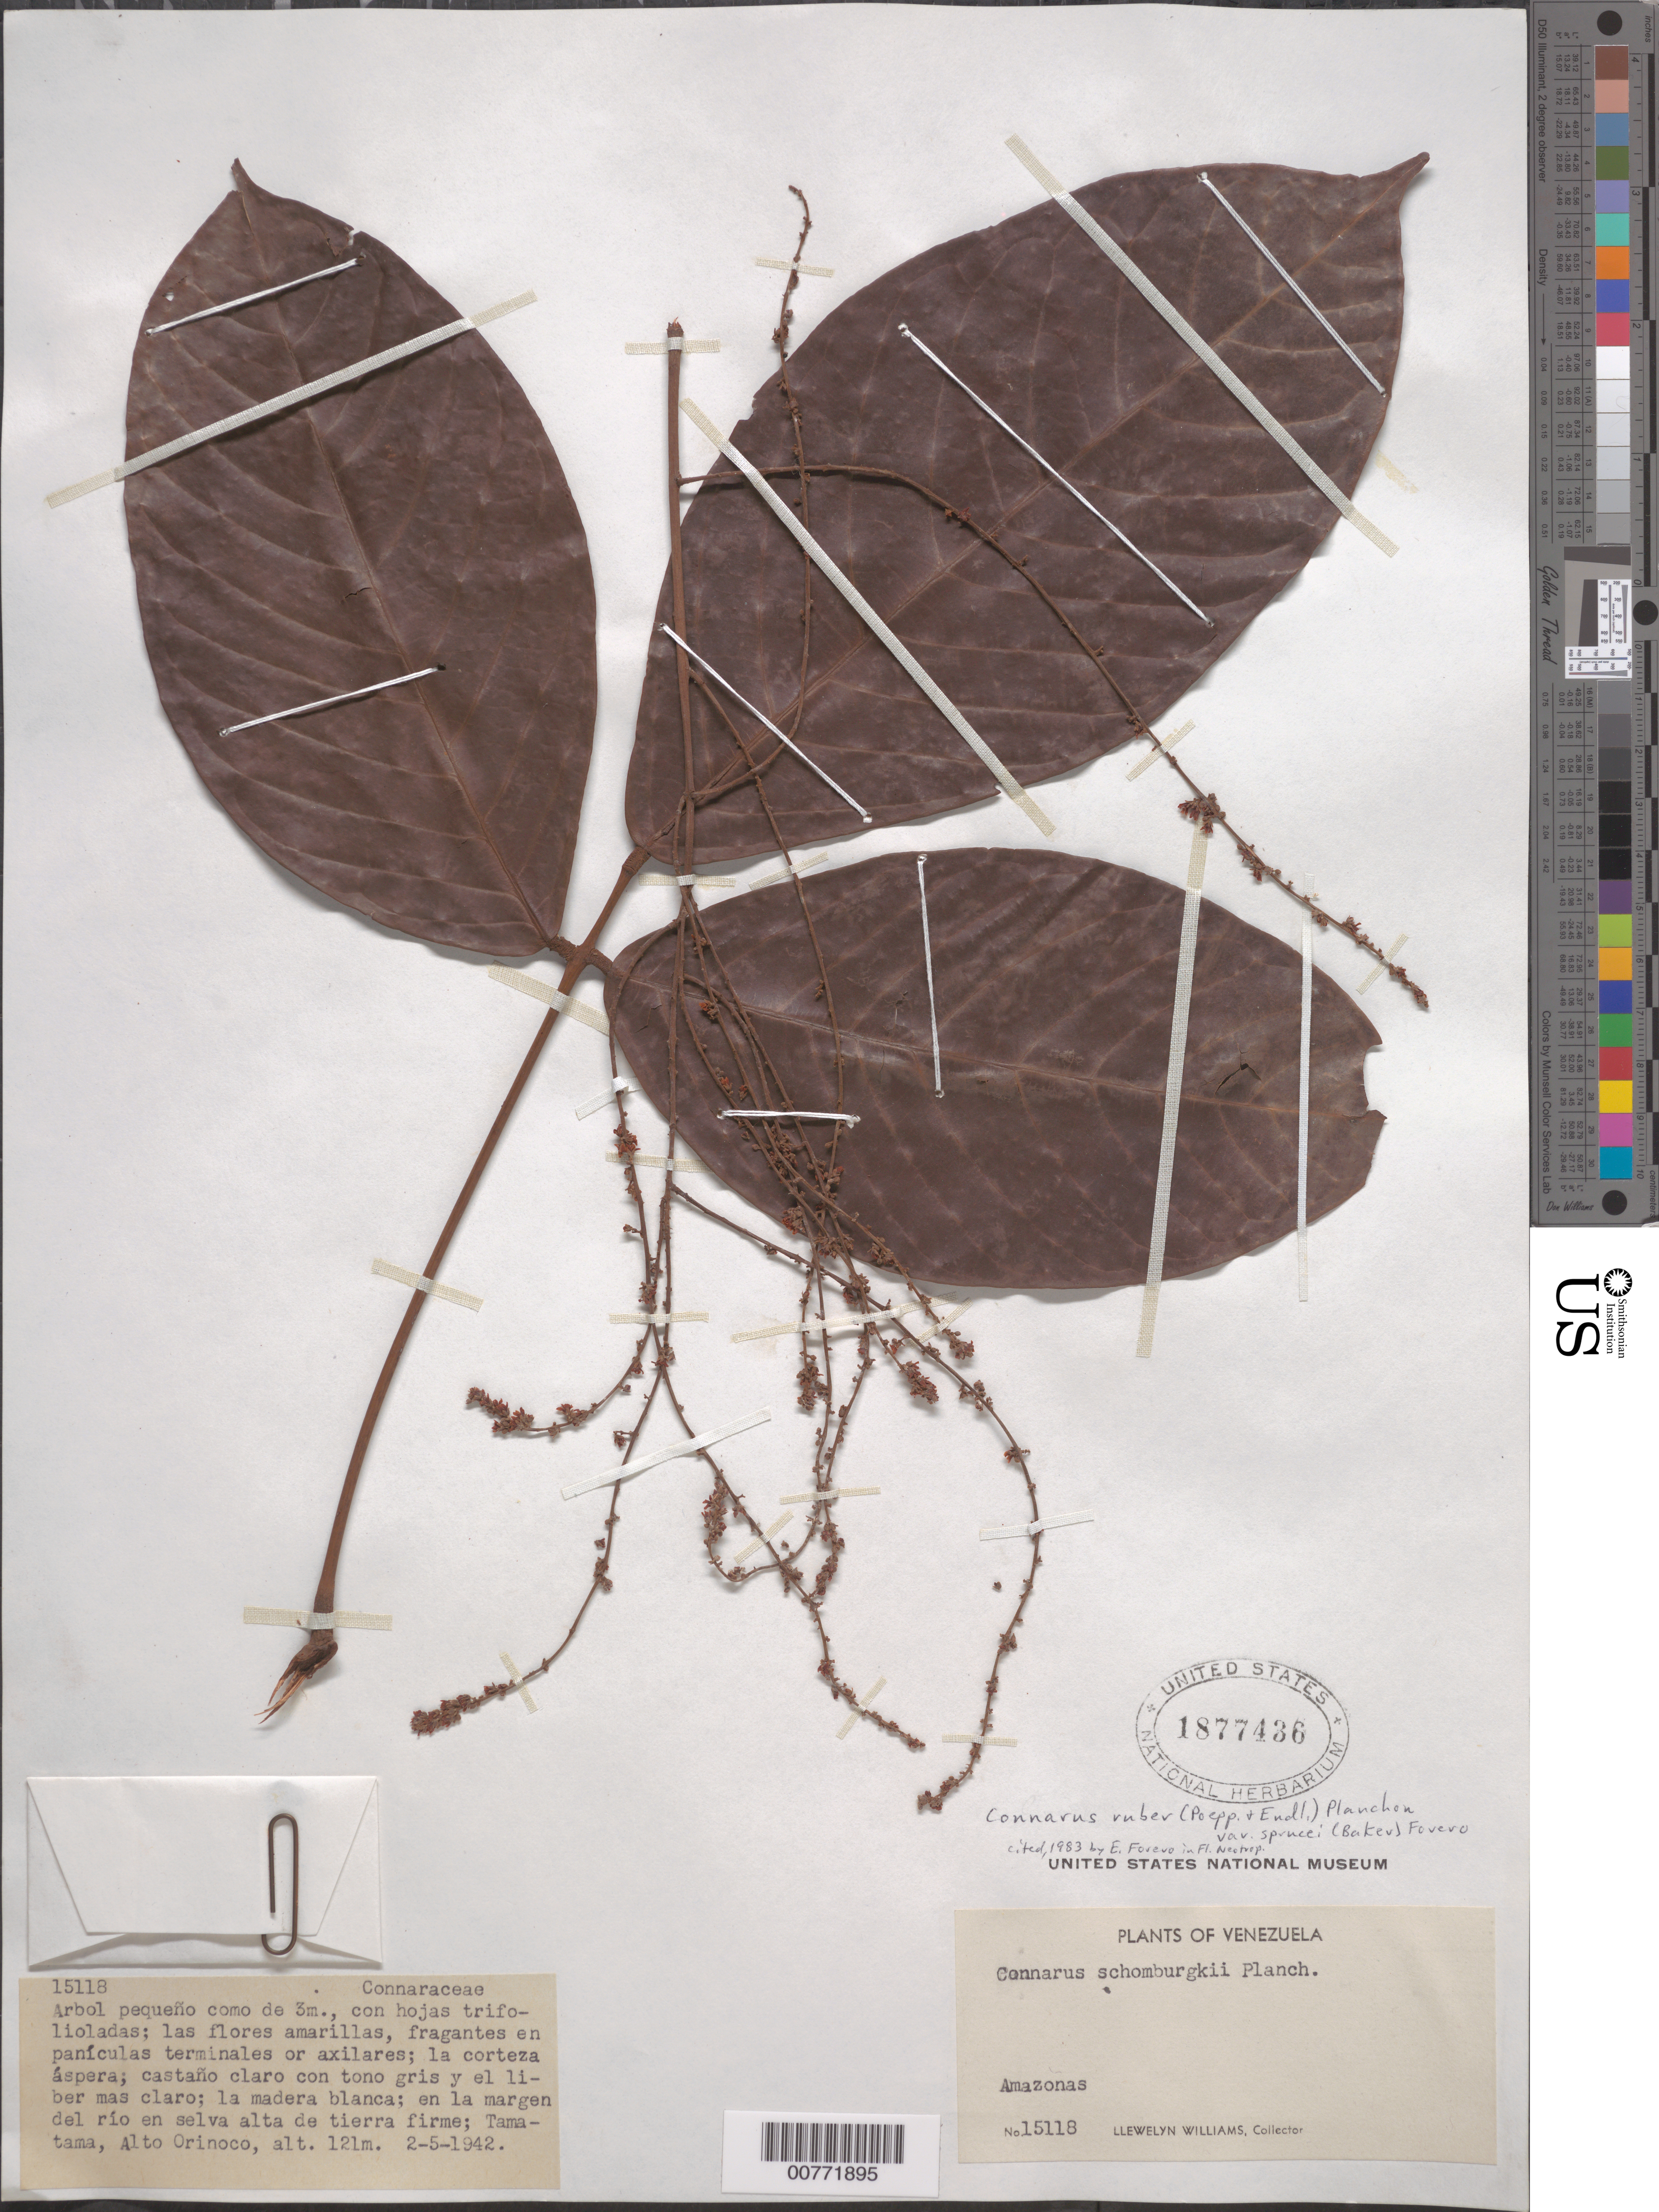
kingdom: Plantae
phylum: Tracheophyta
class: Magnoliopsida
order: Oxalidales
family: Connaraceae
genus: Connarus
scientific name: Connarus ruber var. sprucei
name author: (Baker) Forero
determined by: Forero, E.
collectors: Ll. Williams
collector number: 15118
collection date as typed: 2-May-42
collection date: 1942-05-02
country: Venezuela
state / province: Amazonas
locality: Tamatama, Río Orinoco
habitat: Margen del río en selva alta de tierra firme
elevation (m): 121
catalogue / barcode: US 1877436